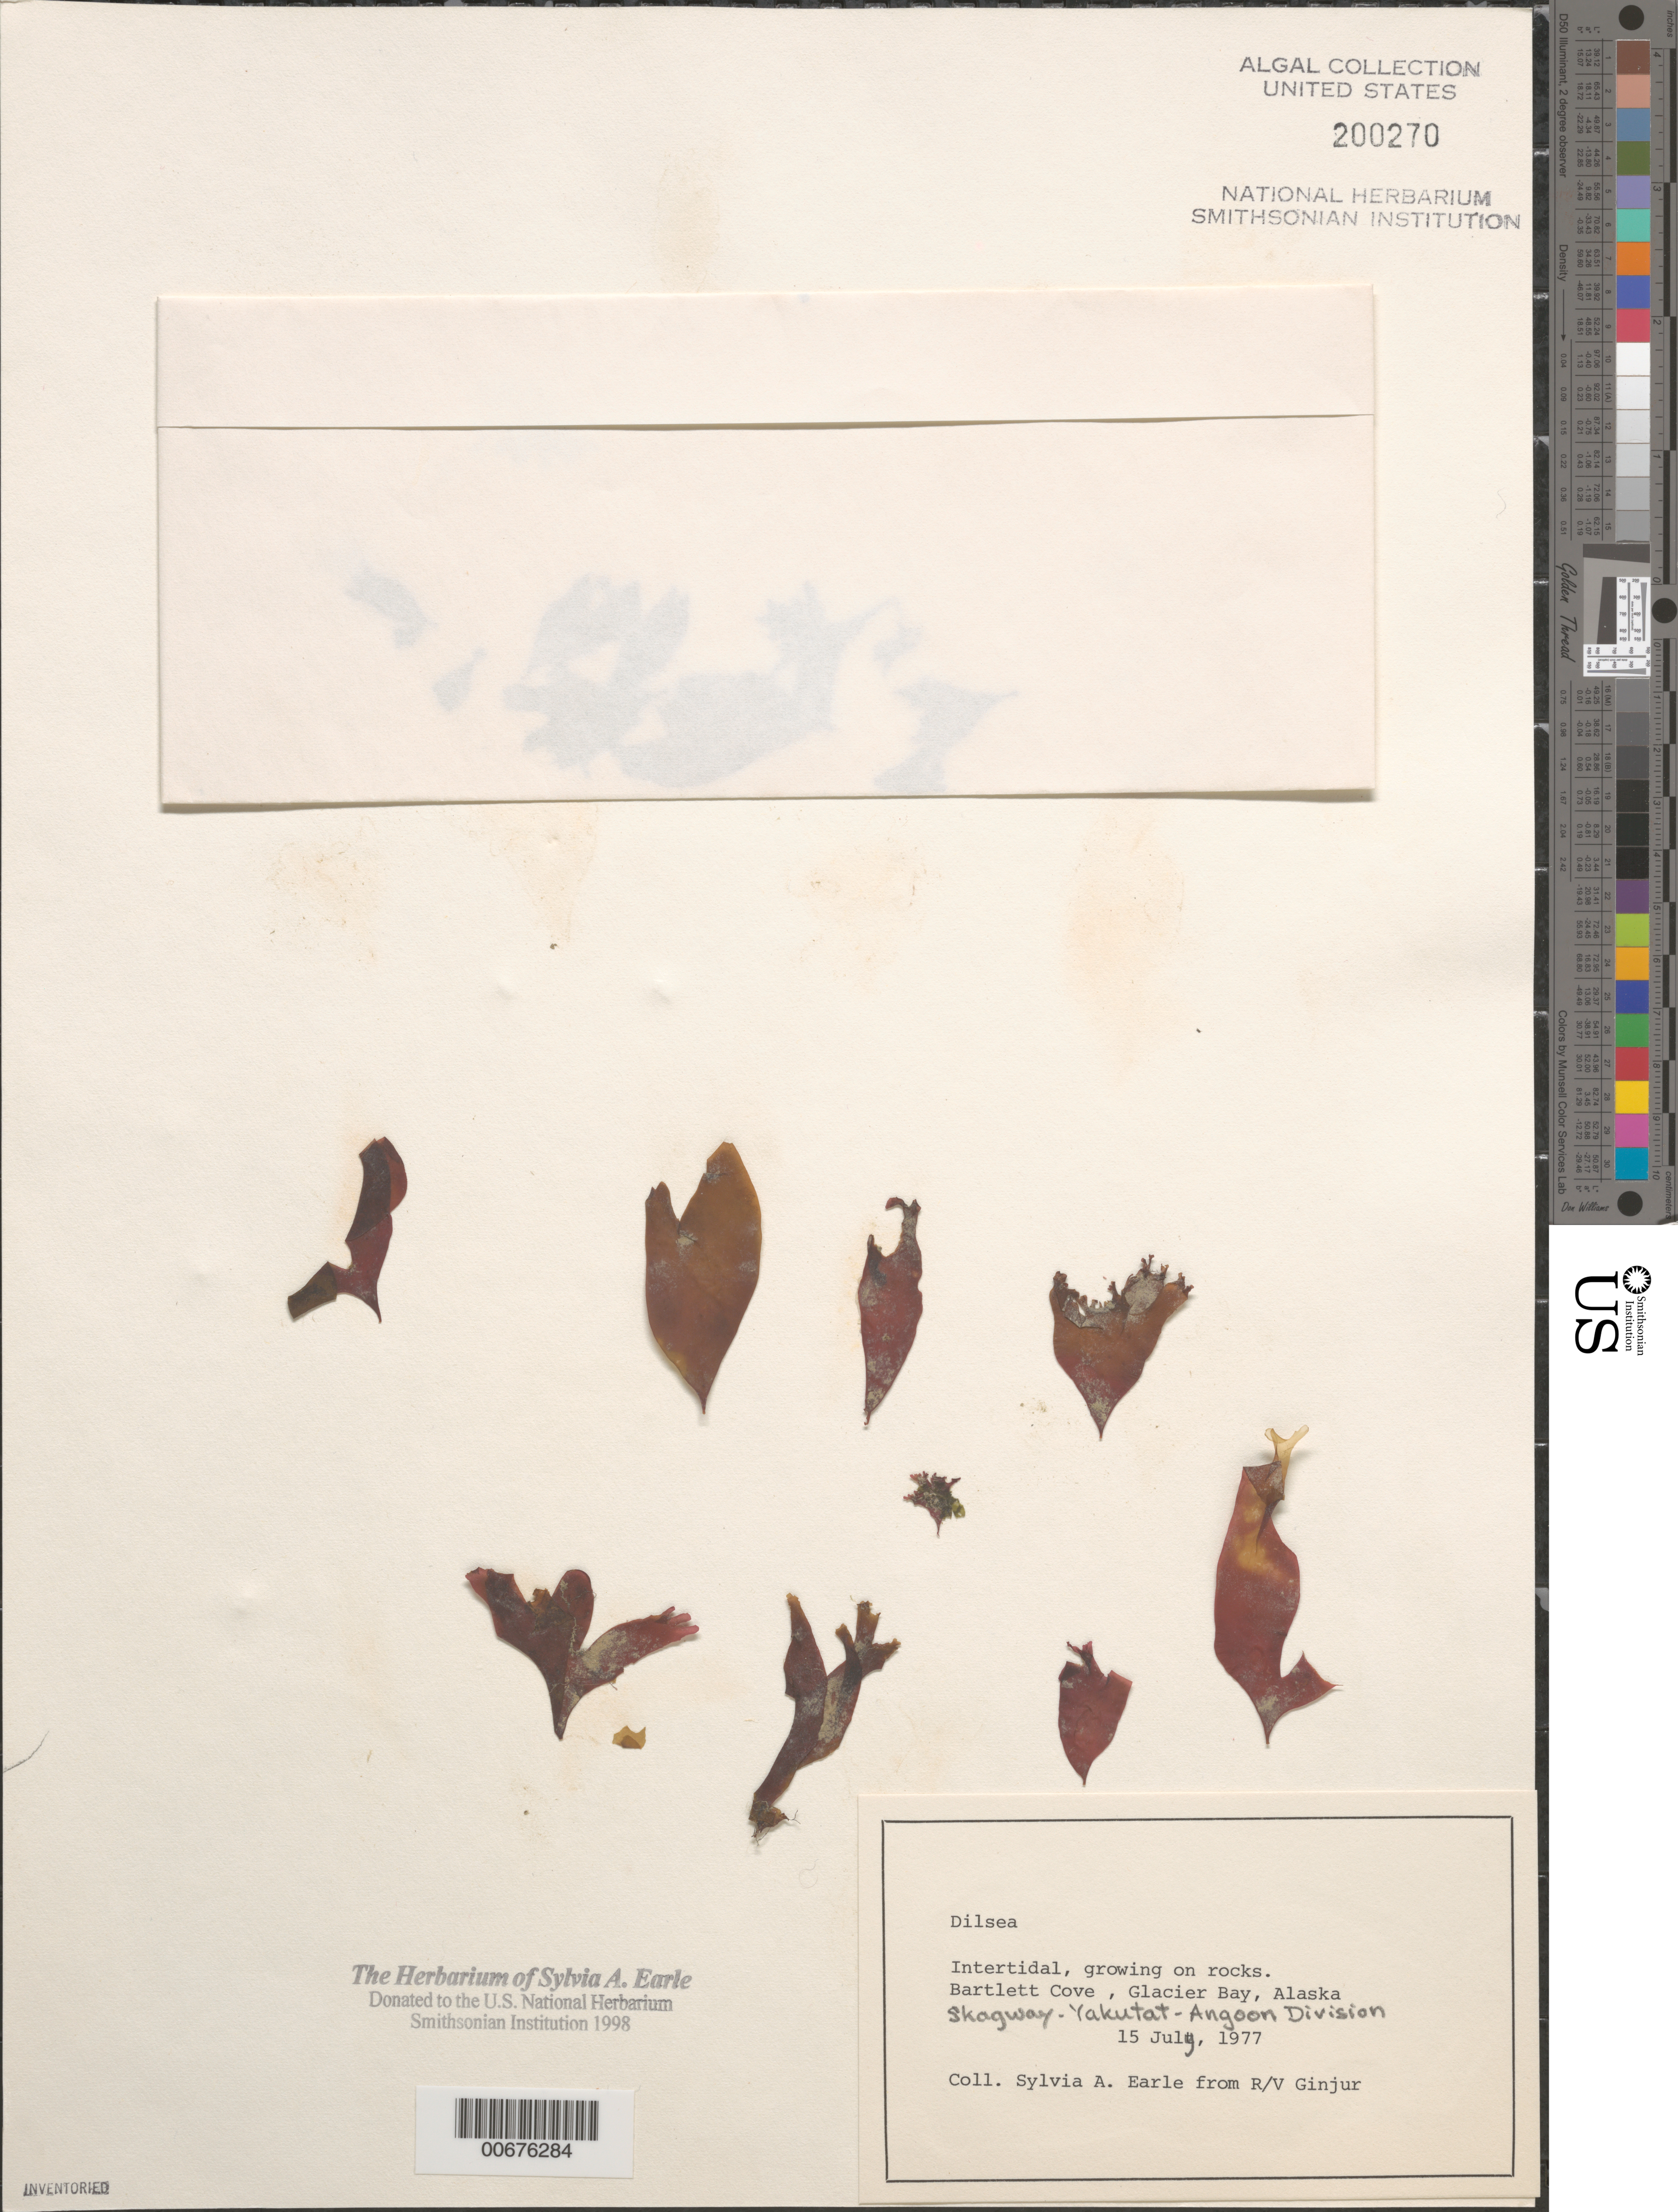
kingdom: Plantae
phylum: Rhodophyta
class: Florideophyceae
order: Gigartinales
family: Dumontiaceae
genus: Dilsea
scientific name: Dilsea sp.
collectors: S. A. Earle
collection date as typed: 15 Jul 1977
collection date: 1977-07-15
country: United States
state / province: Alaska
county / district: Skagway-Yakutat-Angoon Division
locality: Bartlett Cove (Anchorage), Glacier Bay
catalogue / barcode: US 200270